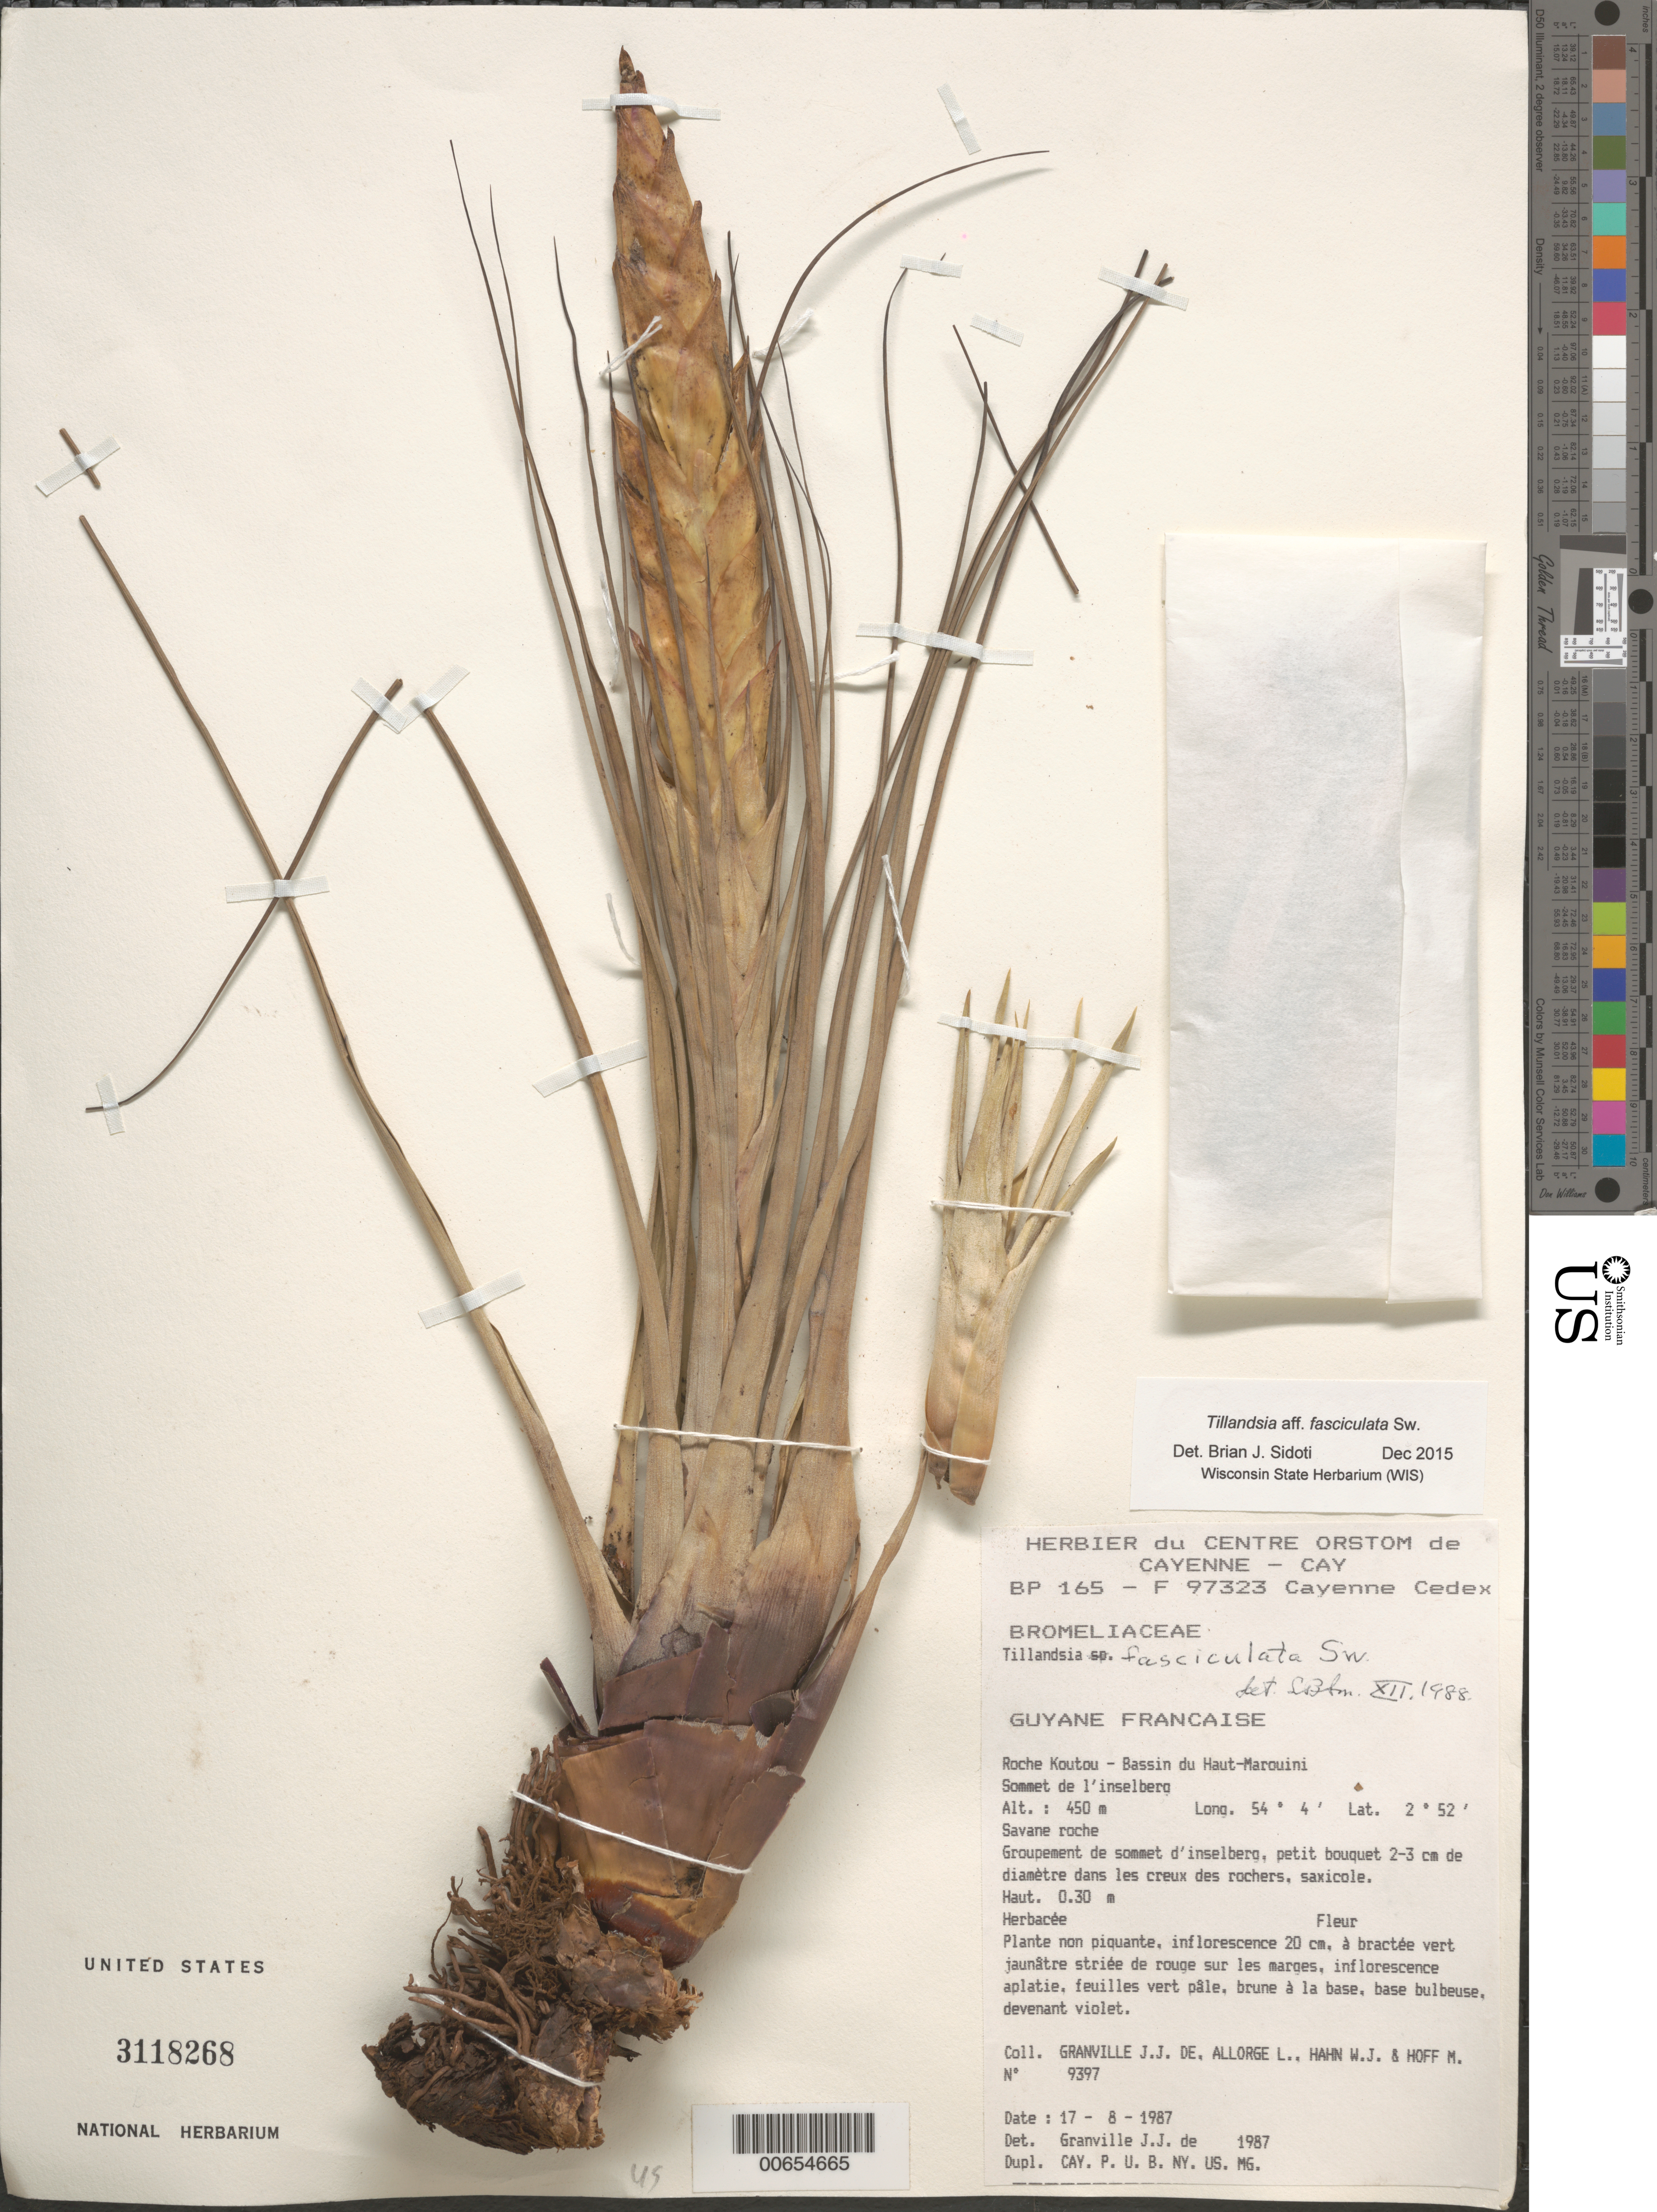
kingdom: Plantae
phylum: Tracheophyta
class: Liliopsida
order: Poales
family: Bromeliaceae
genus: Tillandsia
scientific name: Tillandsia fasciculata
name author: Sw.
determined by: Sidoti, B. J.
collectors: J.-J. de Granville, L. Allorge, W. J. Hahn & M. Hoff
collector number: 9397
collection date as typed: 17-Aug-87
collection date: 1987-08-17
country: French Guiana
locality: Roche Koutou, Bassin du Haut-Marouini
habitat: Sommet de l'inselberg, savane roche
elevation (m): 450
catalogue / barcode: US 3118268